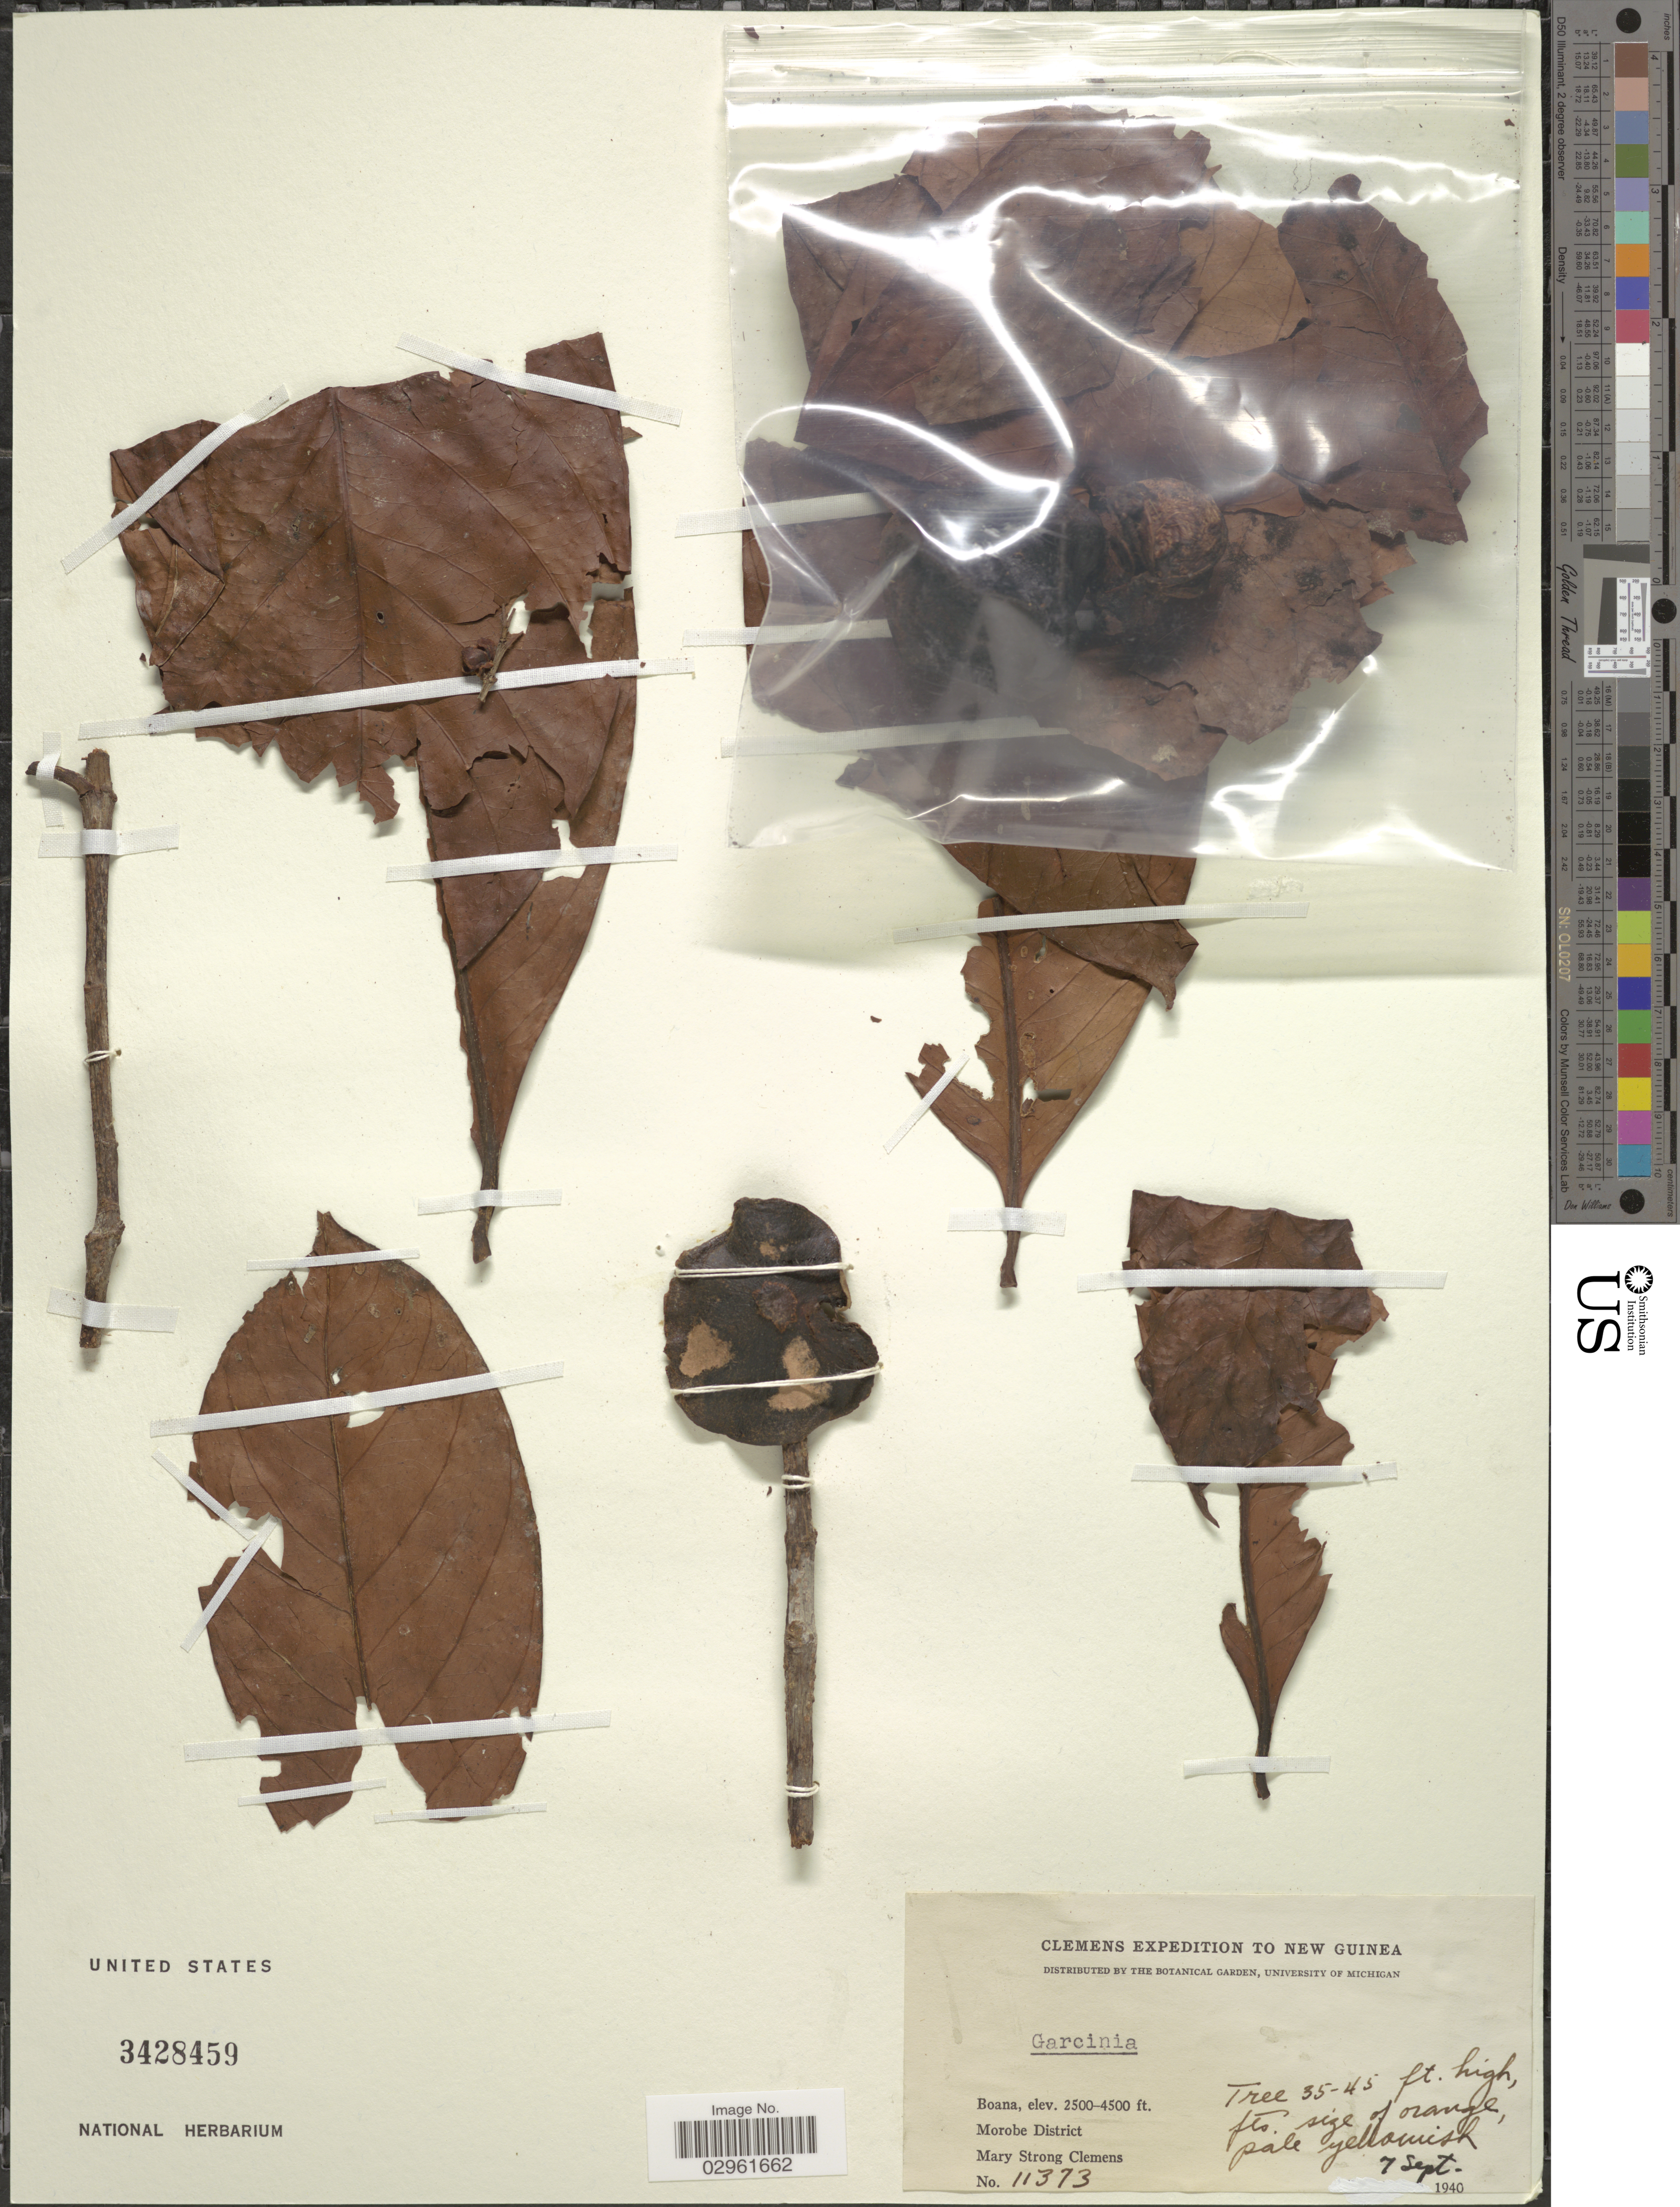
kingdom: Plantae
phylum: Tracheophyta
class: Magnoliopsida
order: Malpighiales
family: Clusiaceae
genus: Garcinia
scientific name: Garcinia sp.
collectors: M. S. Clemens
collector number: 11373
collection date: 1940-09-07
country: Papua New Guinea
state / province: Morobe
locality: New Guinea. Boana. Morobe District.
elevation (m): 762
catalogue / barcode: US 3428459